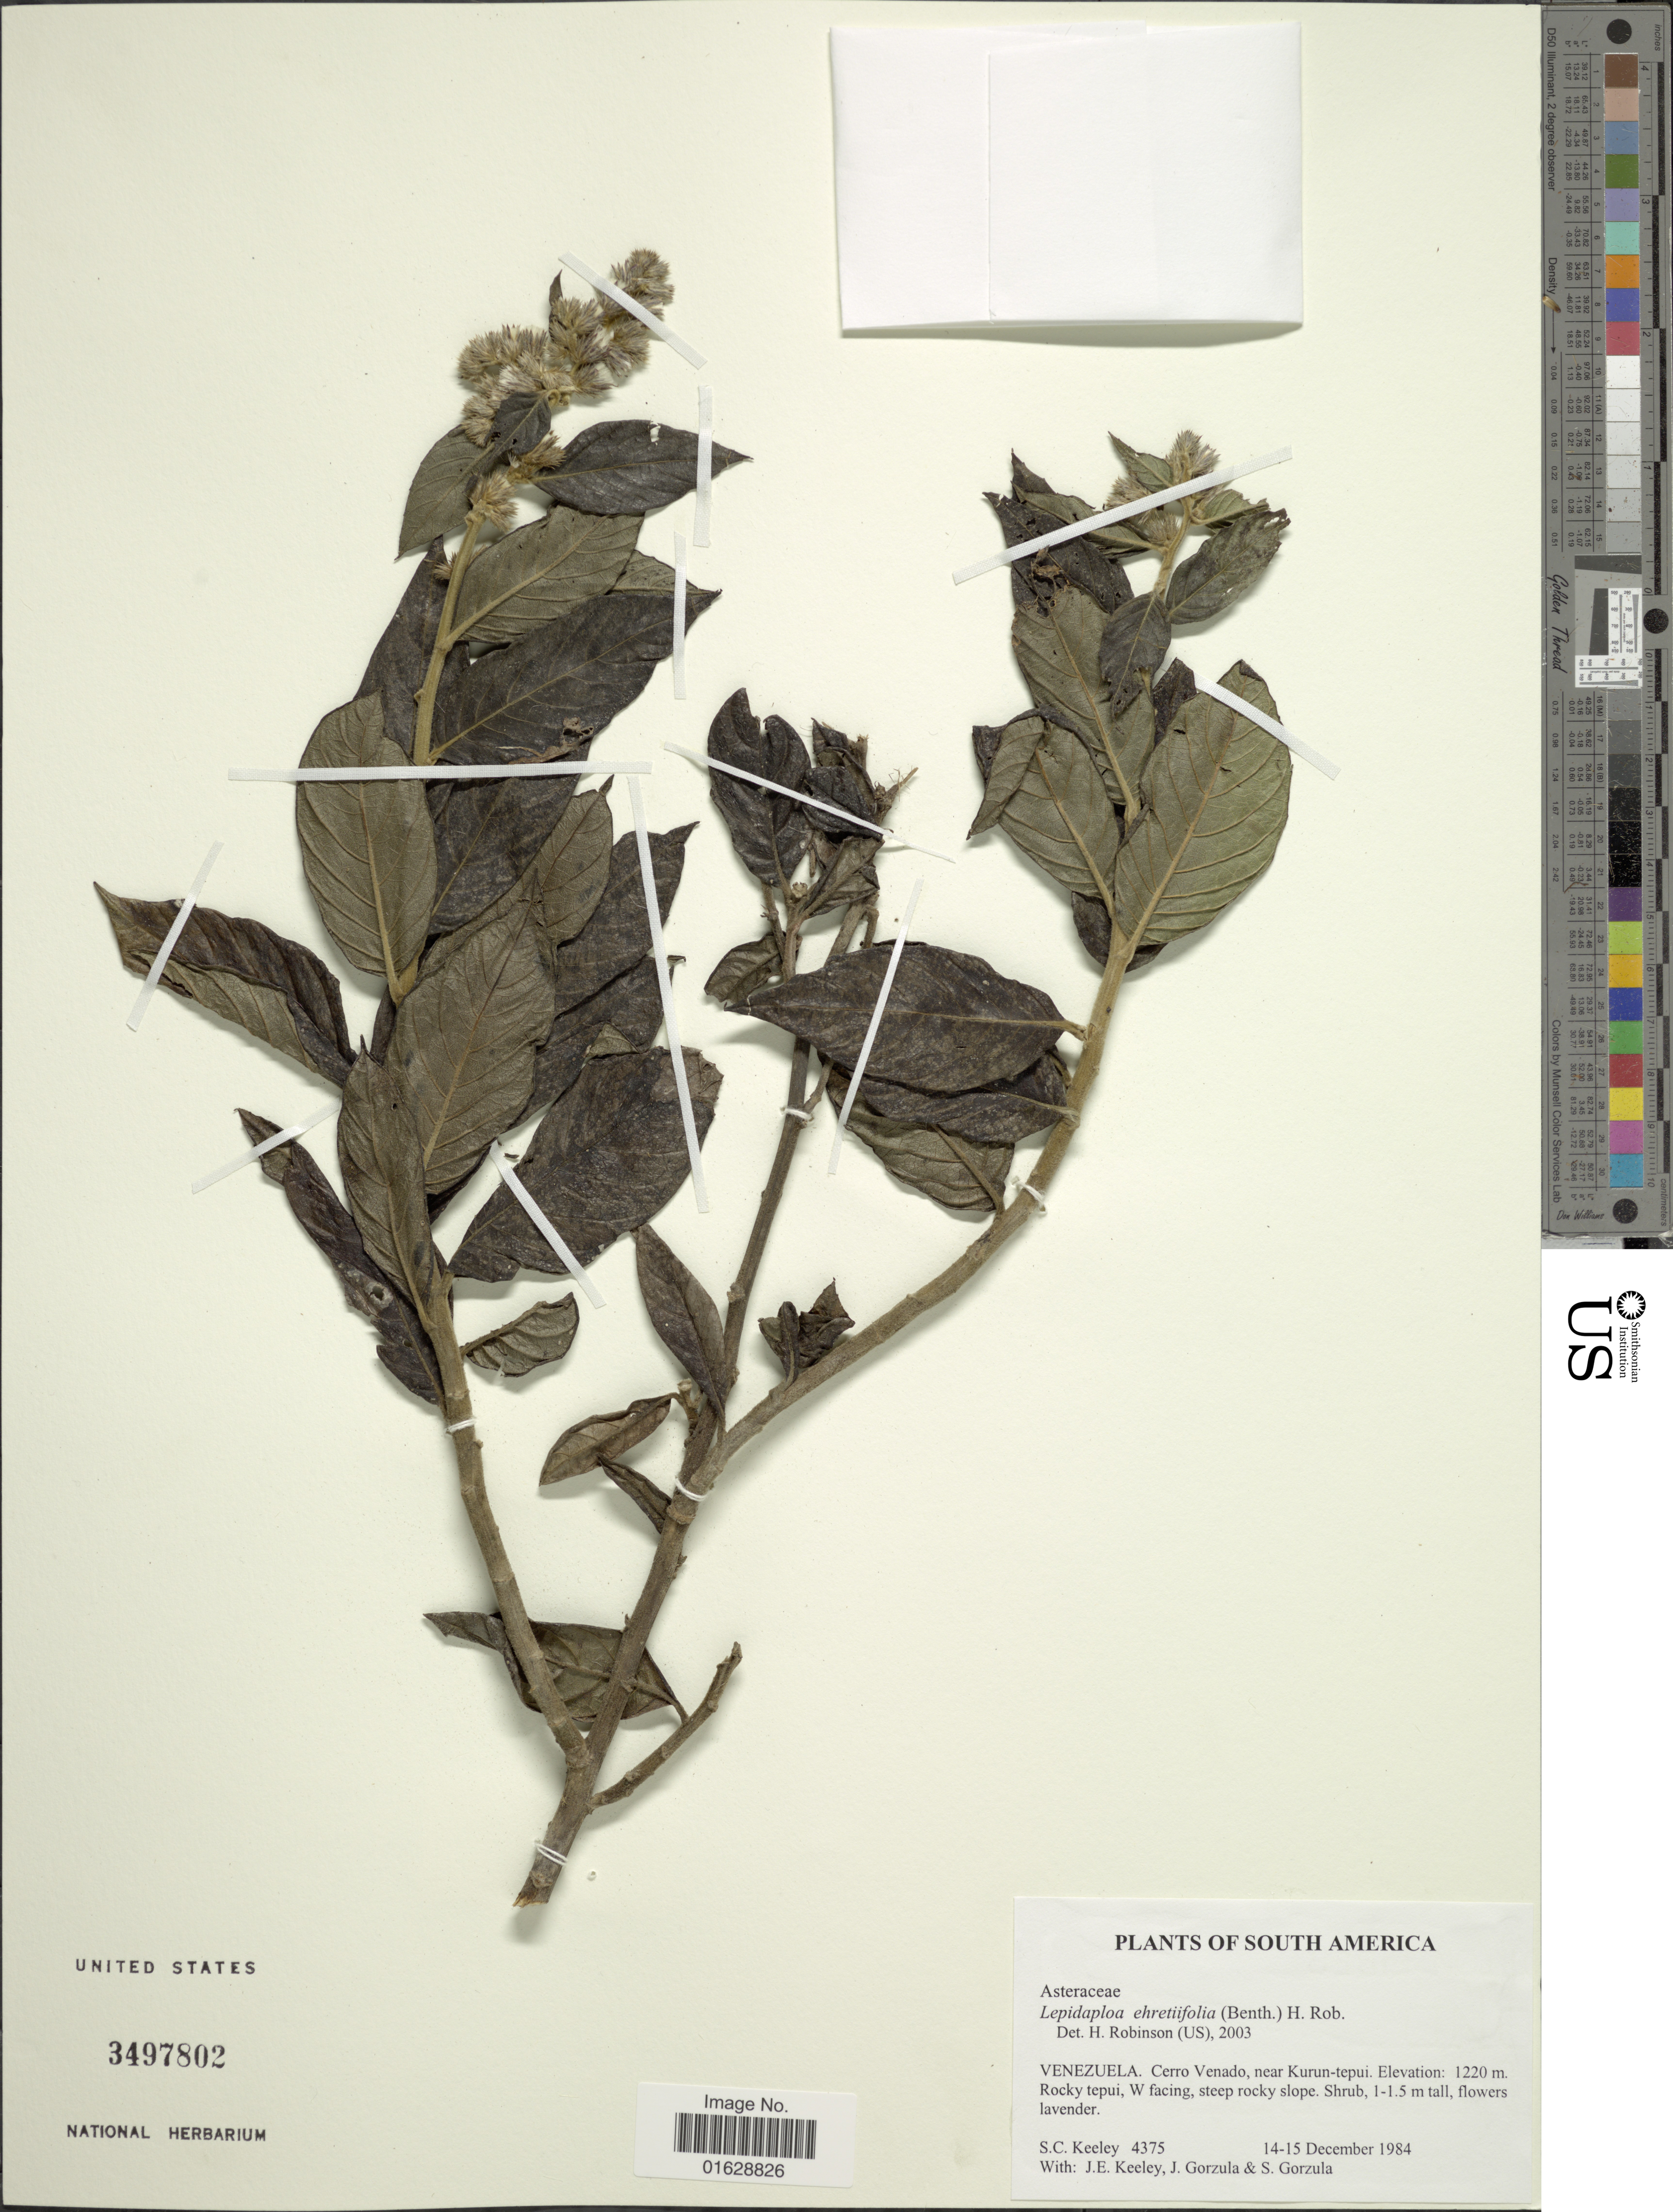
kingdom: Plantae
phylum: Tracheophyta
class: Magnoliopsida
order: Asterales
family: Asteraceae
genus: Lepidaploa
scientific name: Lepidaploa ehretiifolia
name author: (Benth.) H. Rob.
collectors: S. C. Keeley, J. E. Keeley, J. Gorzula & S. Gorzula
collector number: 4375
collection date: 1984-12-14/1984-12-15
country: Venezuela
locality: Cerro Venado, near Kurun-tepui. Rocky tepui, W facing, steep rocky slope.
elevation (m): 1220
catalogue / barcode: US 3497802